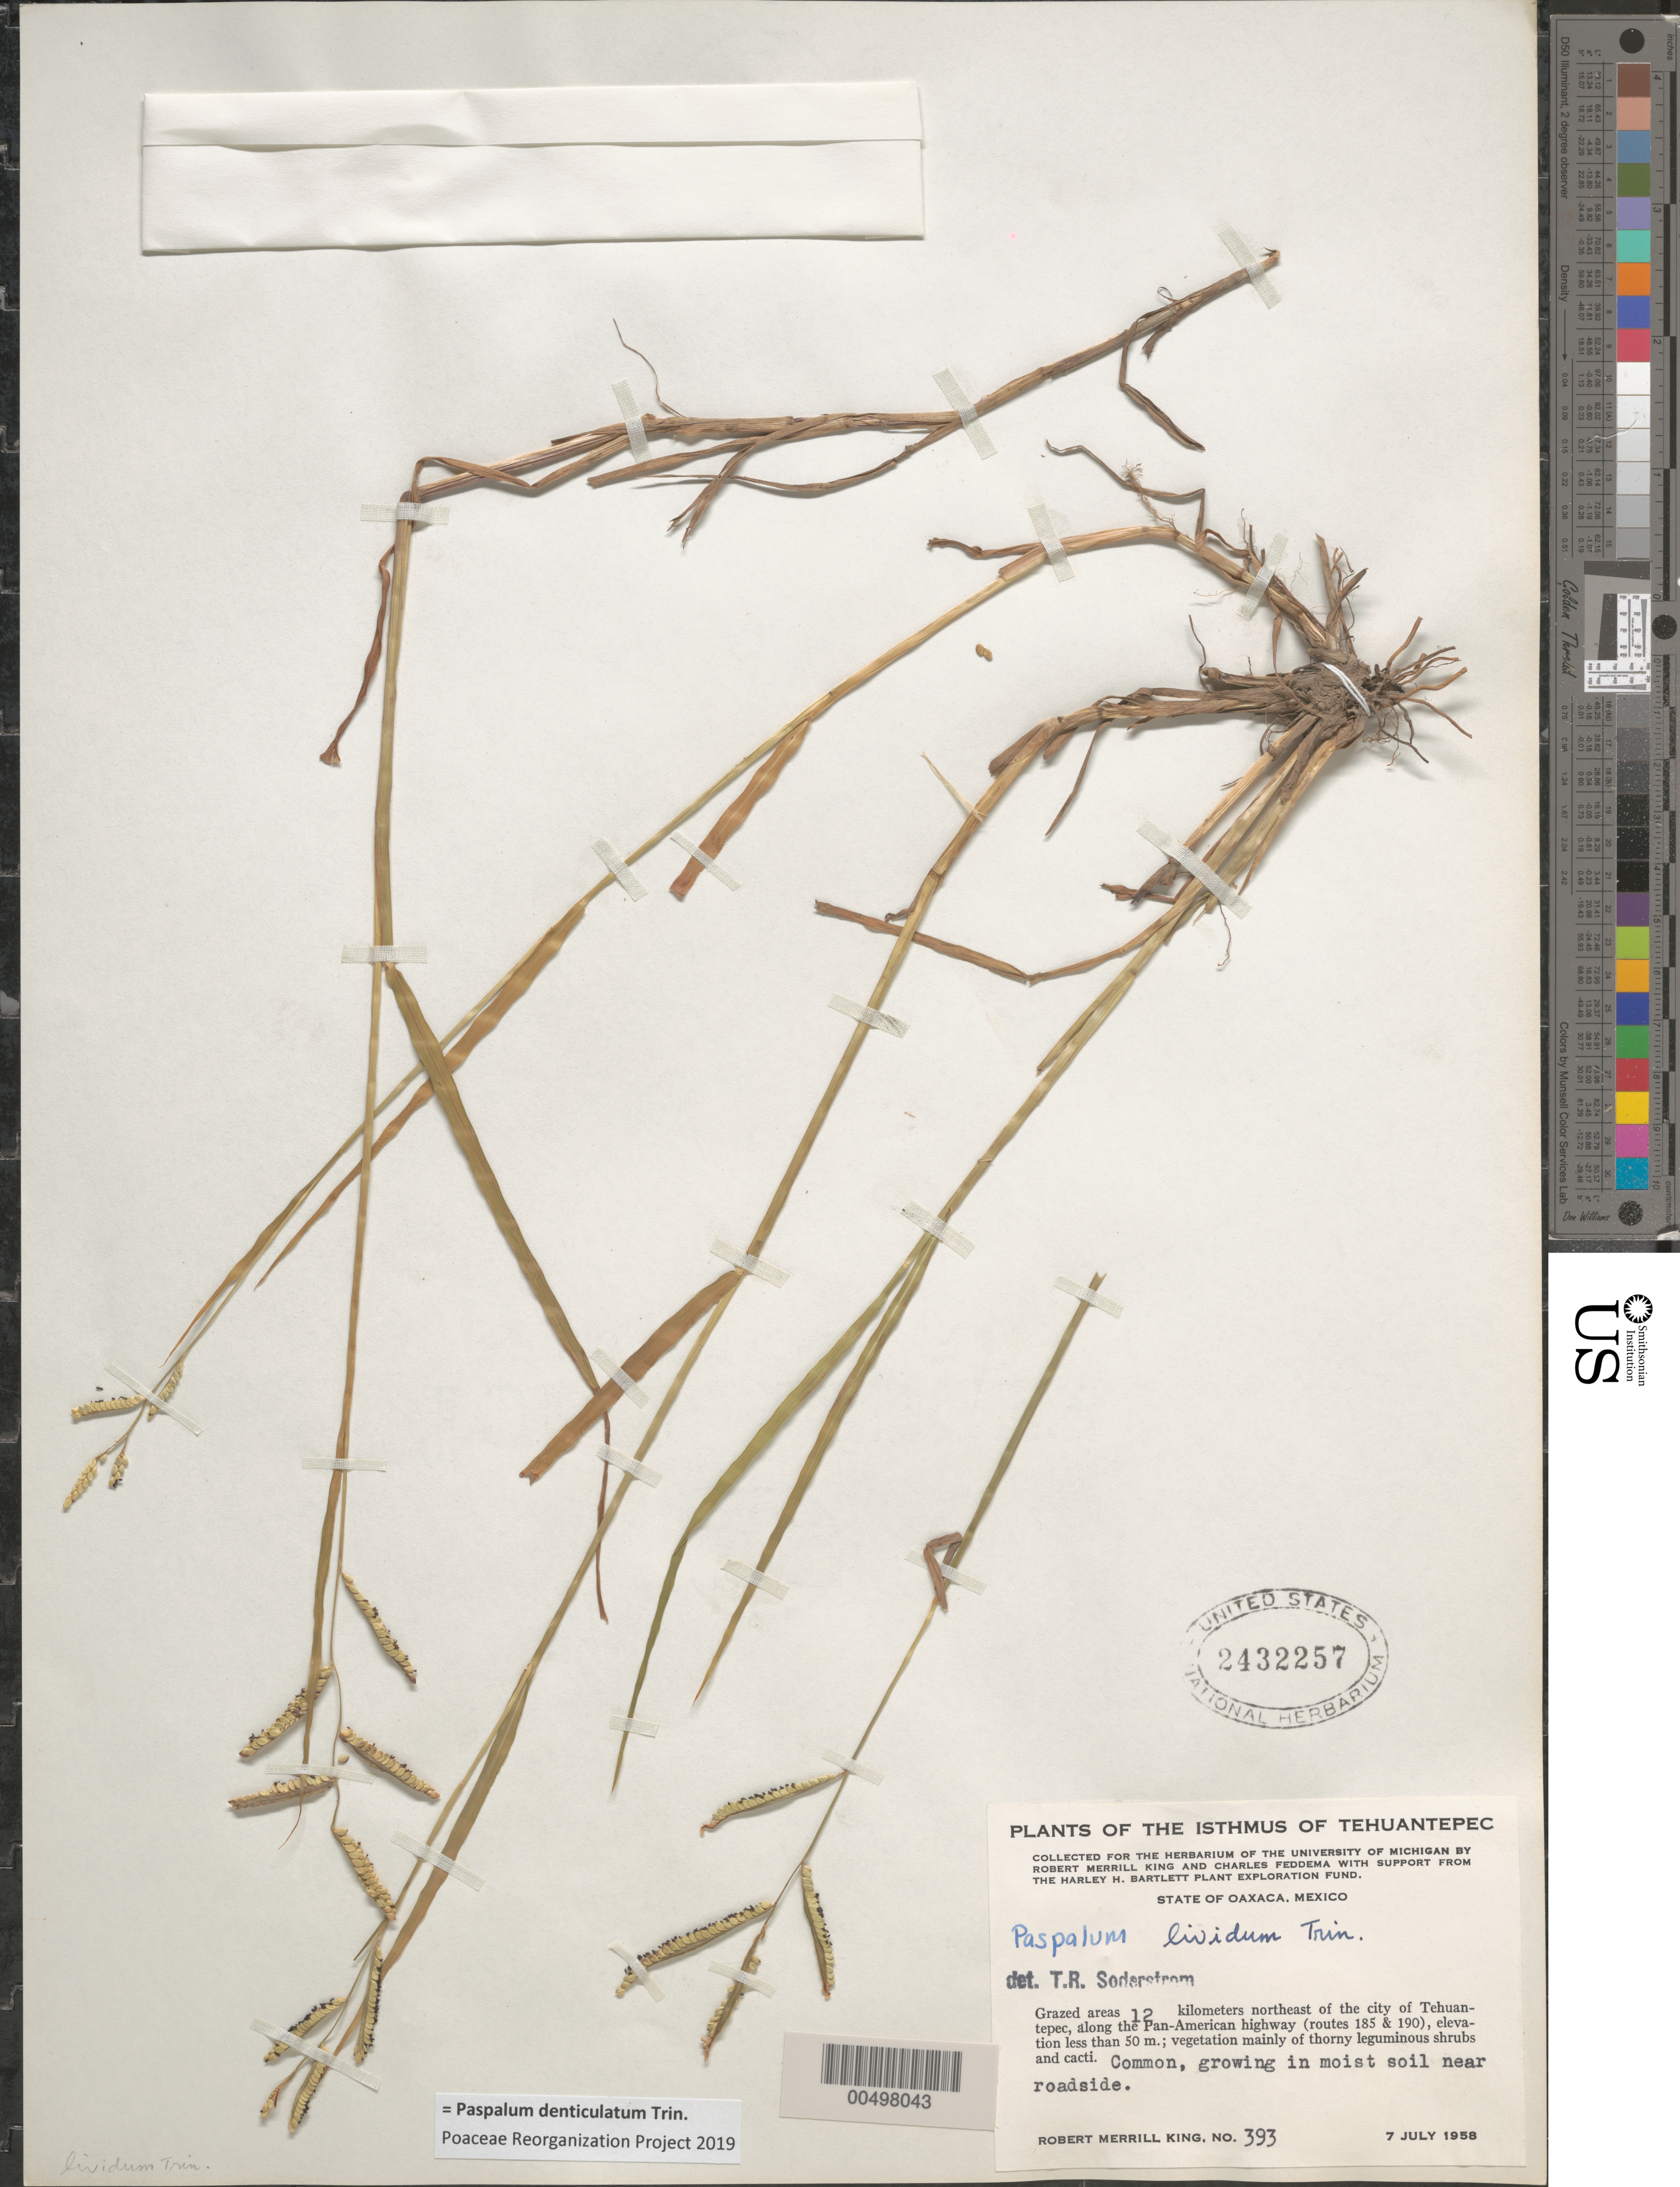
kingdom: Plantae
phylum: Tracheophyta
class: Liliopsida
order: Poales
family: Poaceae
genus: Paspalum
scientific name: Paspalum lividum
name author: Trin. in Schltdl.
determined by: Soderstrom, T. R.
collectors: R. M. King & C. Feddema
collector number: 393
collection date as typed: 7 Jul 1958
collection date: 1958-07-07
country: Mexico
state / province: Oaxaca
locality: Isthmus of Tehuantepec, 12 km NE of the city of Tehuantepec, along the Pan-American hwy (routes 185 & 190)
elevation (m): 0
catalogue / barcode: US 2432257